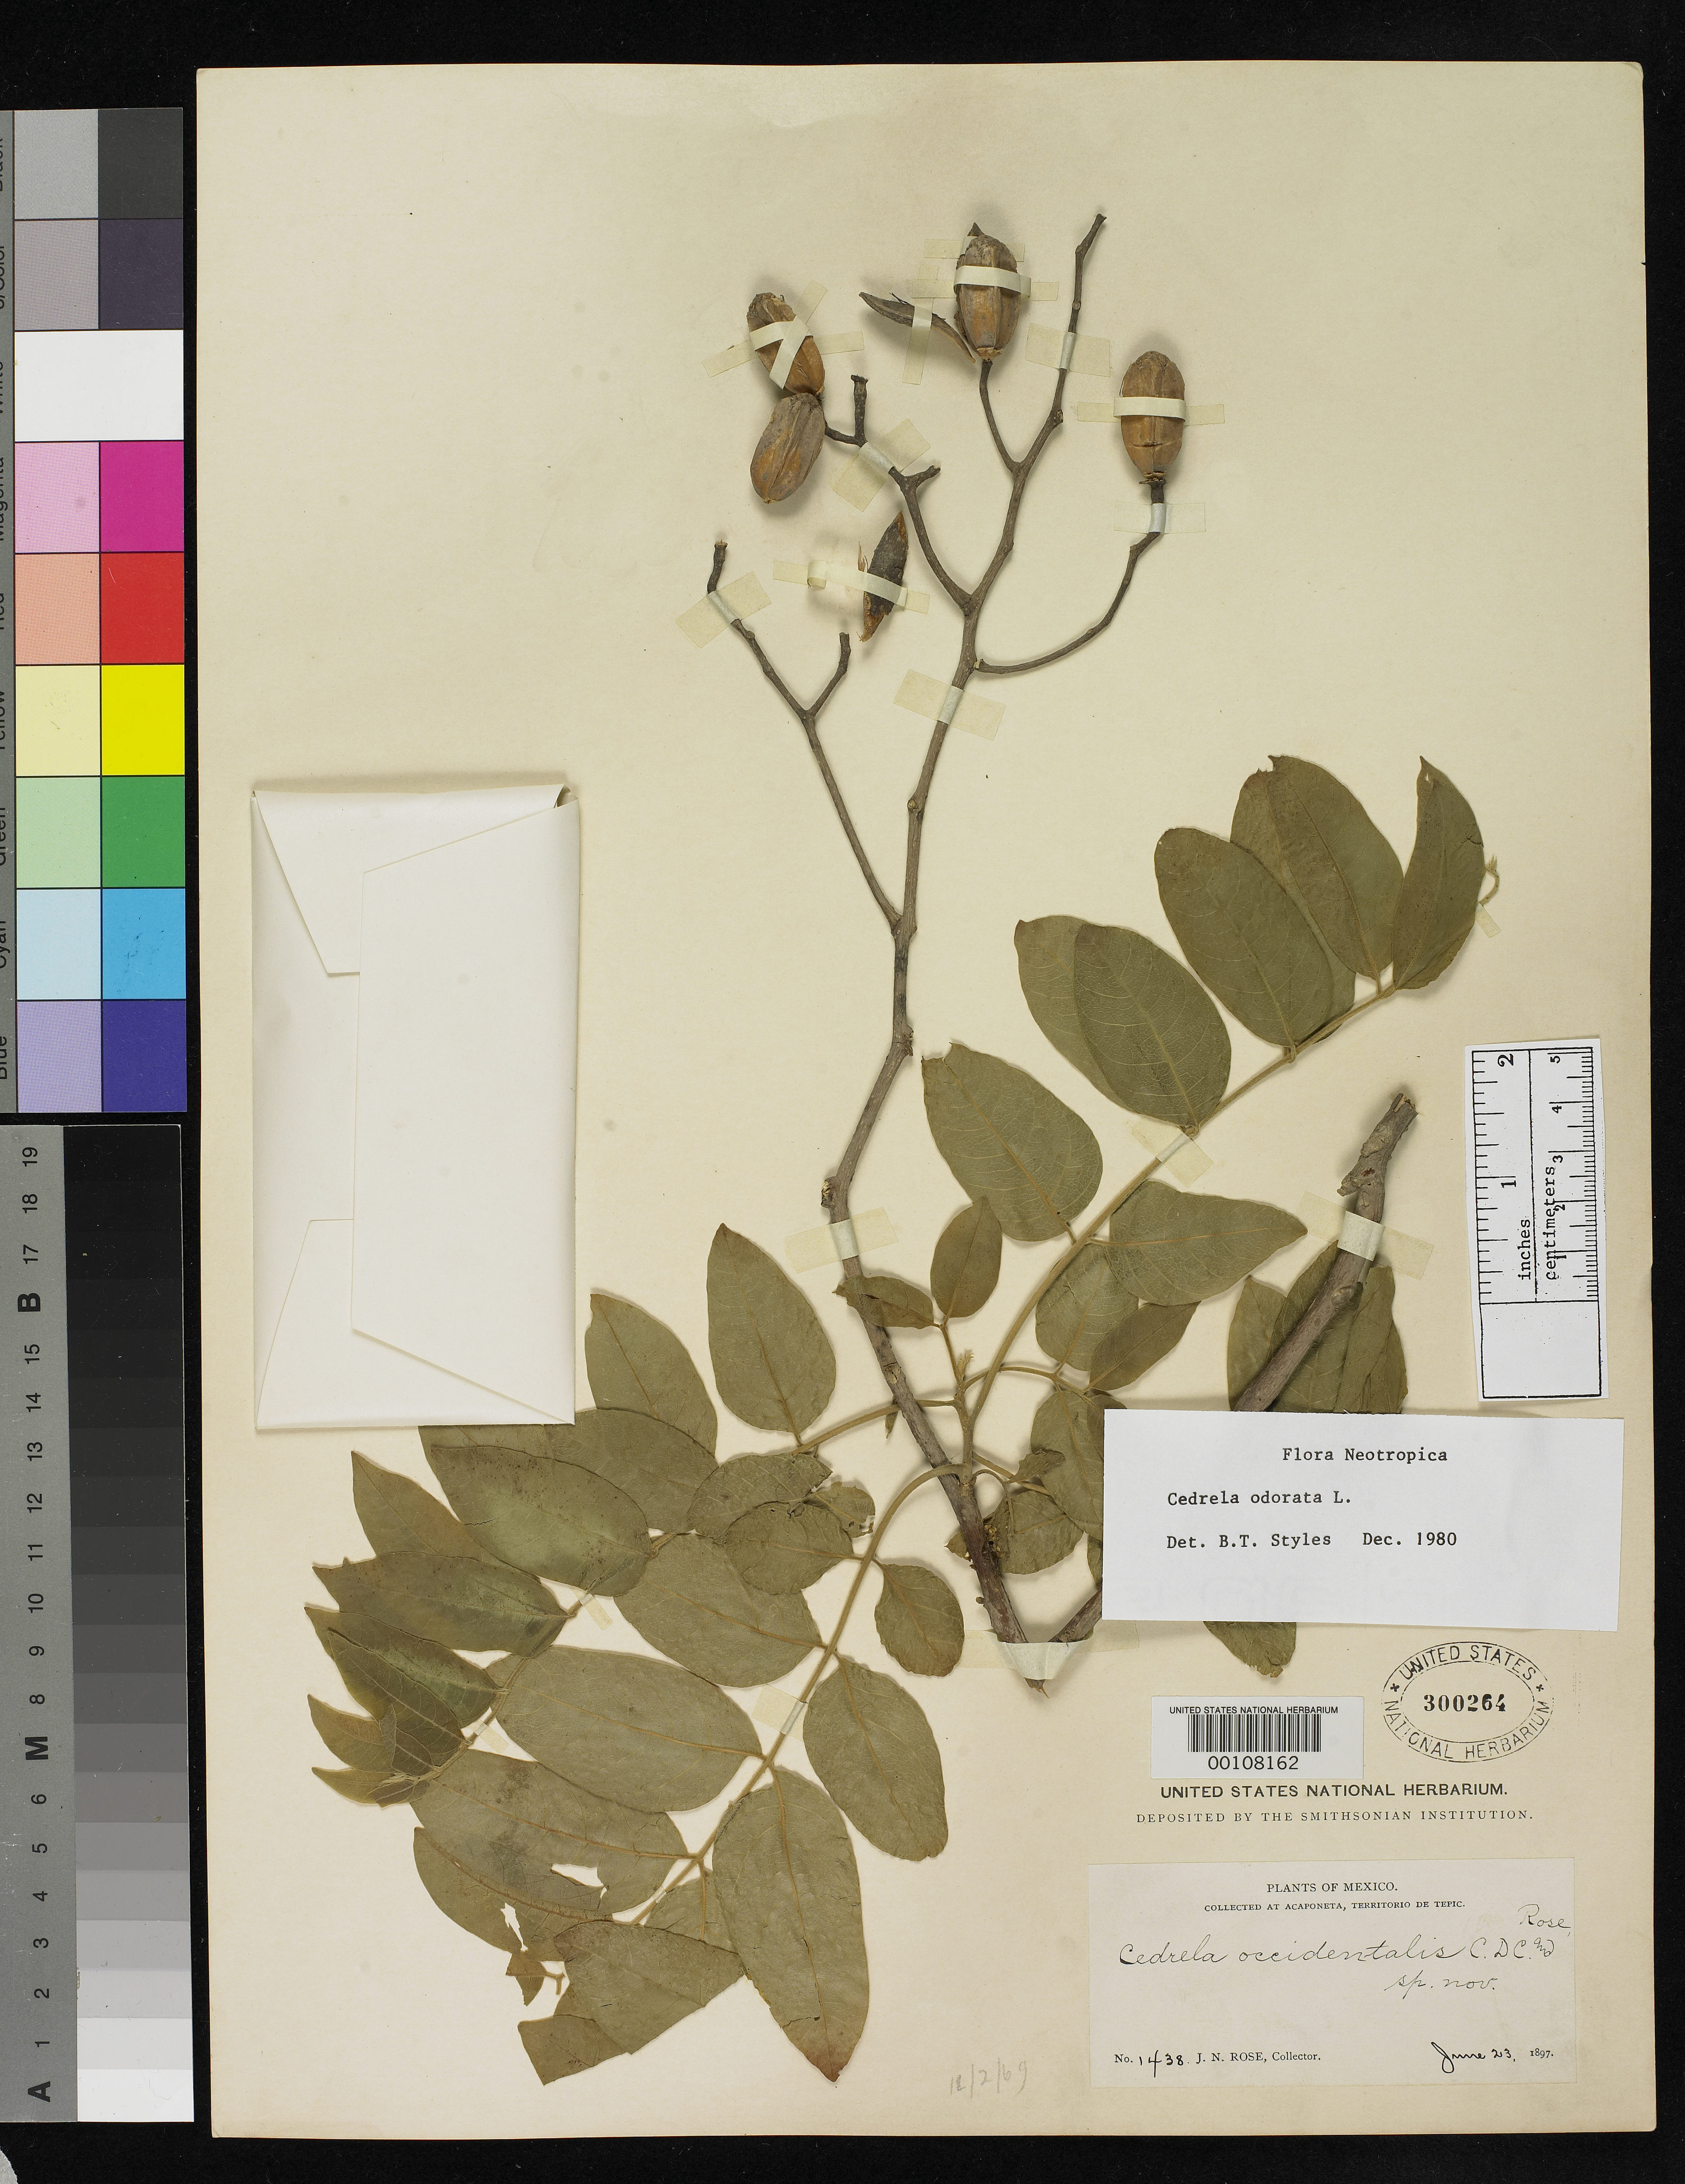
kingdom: Plantae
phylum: Tracheophyta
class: Magnoliopsida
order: Sapindales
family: Meliaceae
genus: Cedrela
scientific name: Cedrela occidentalis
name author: C. DC. & Rose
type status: Isolectotype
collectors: J. N. Rose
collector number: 1438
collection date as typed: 23 Jun 1897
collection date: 1897-06-23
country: Mexico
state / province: Nayarit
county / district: Tepic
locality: Tepic. Acaponeta, Territorio de Tepic.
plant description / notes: "Rose 1438" at US designated by Smith as lectotype without specifying which of several sheets, but note that only one sheet was annotated by Smith as "Lectotype Collection".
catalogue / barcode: US 300264